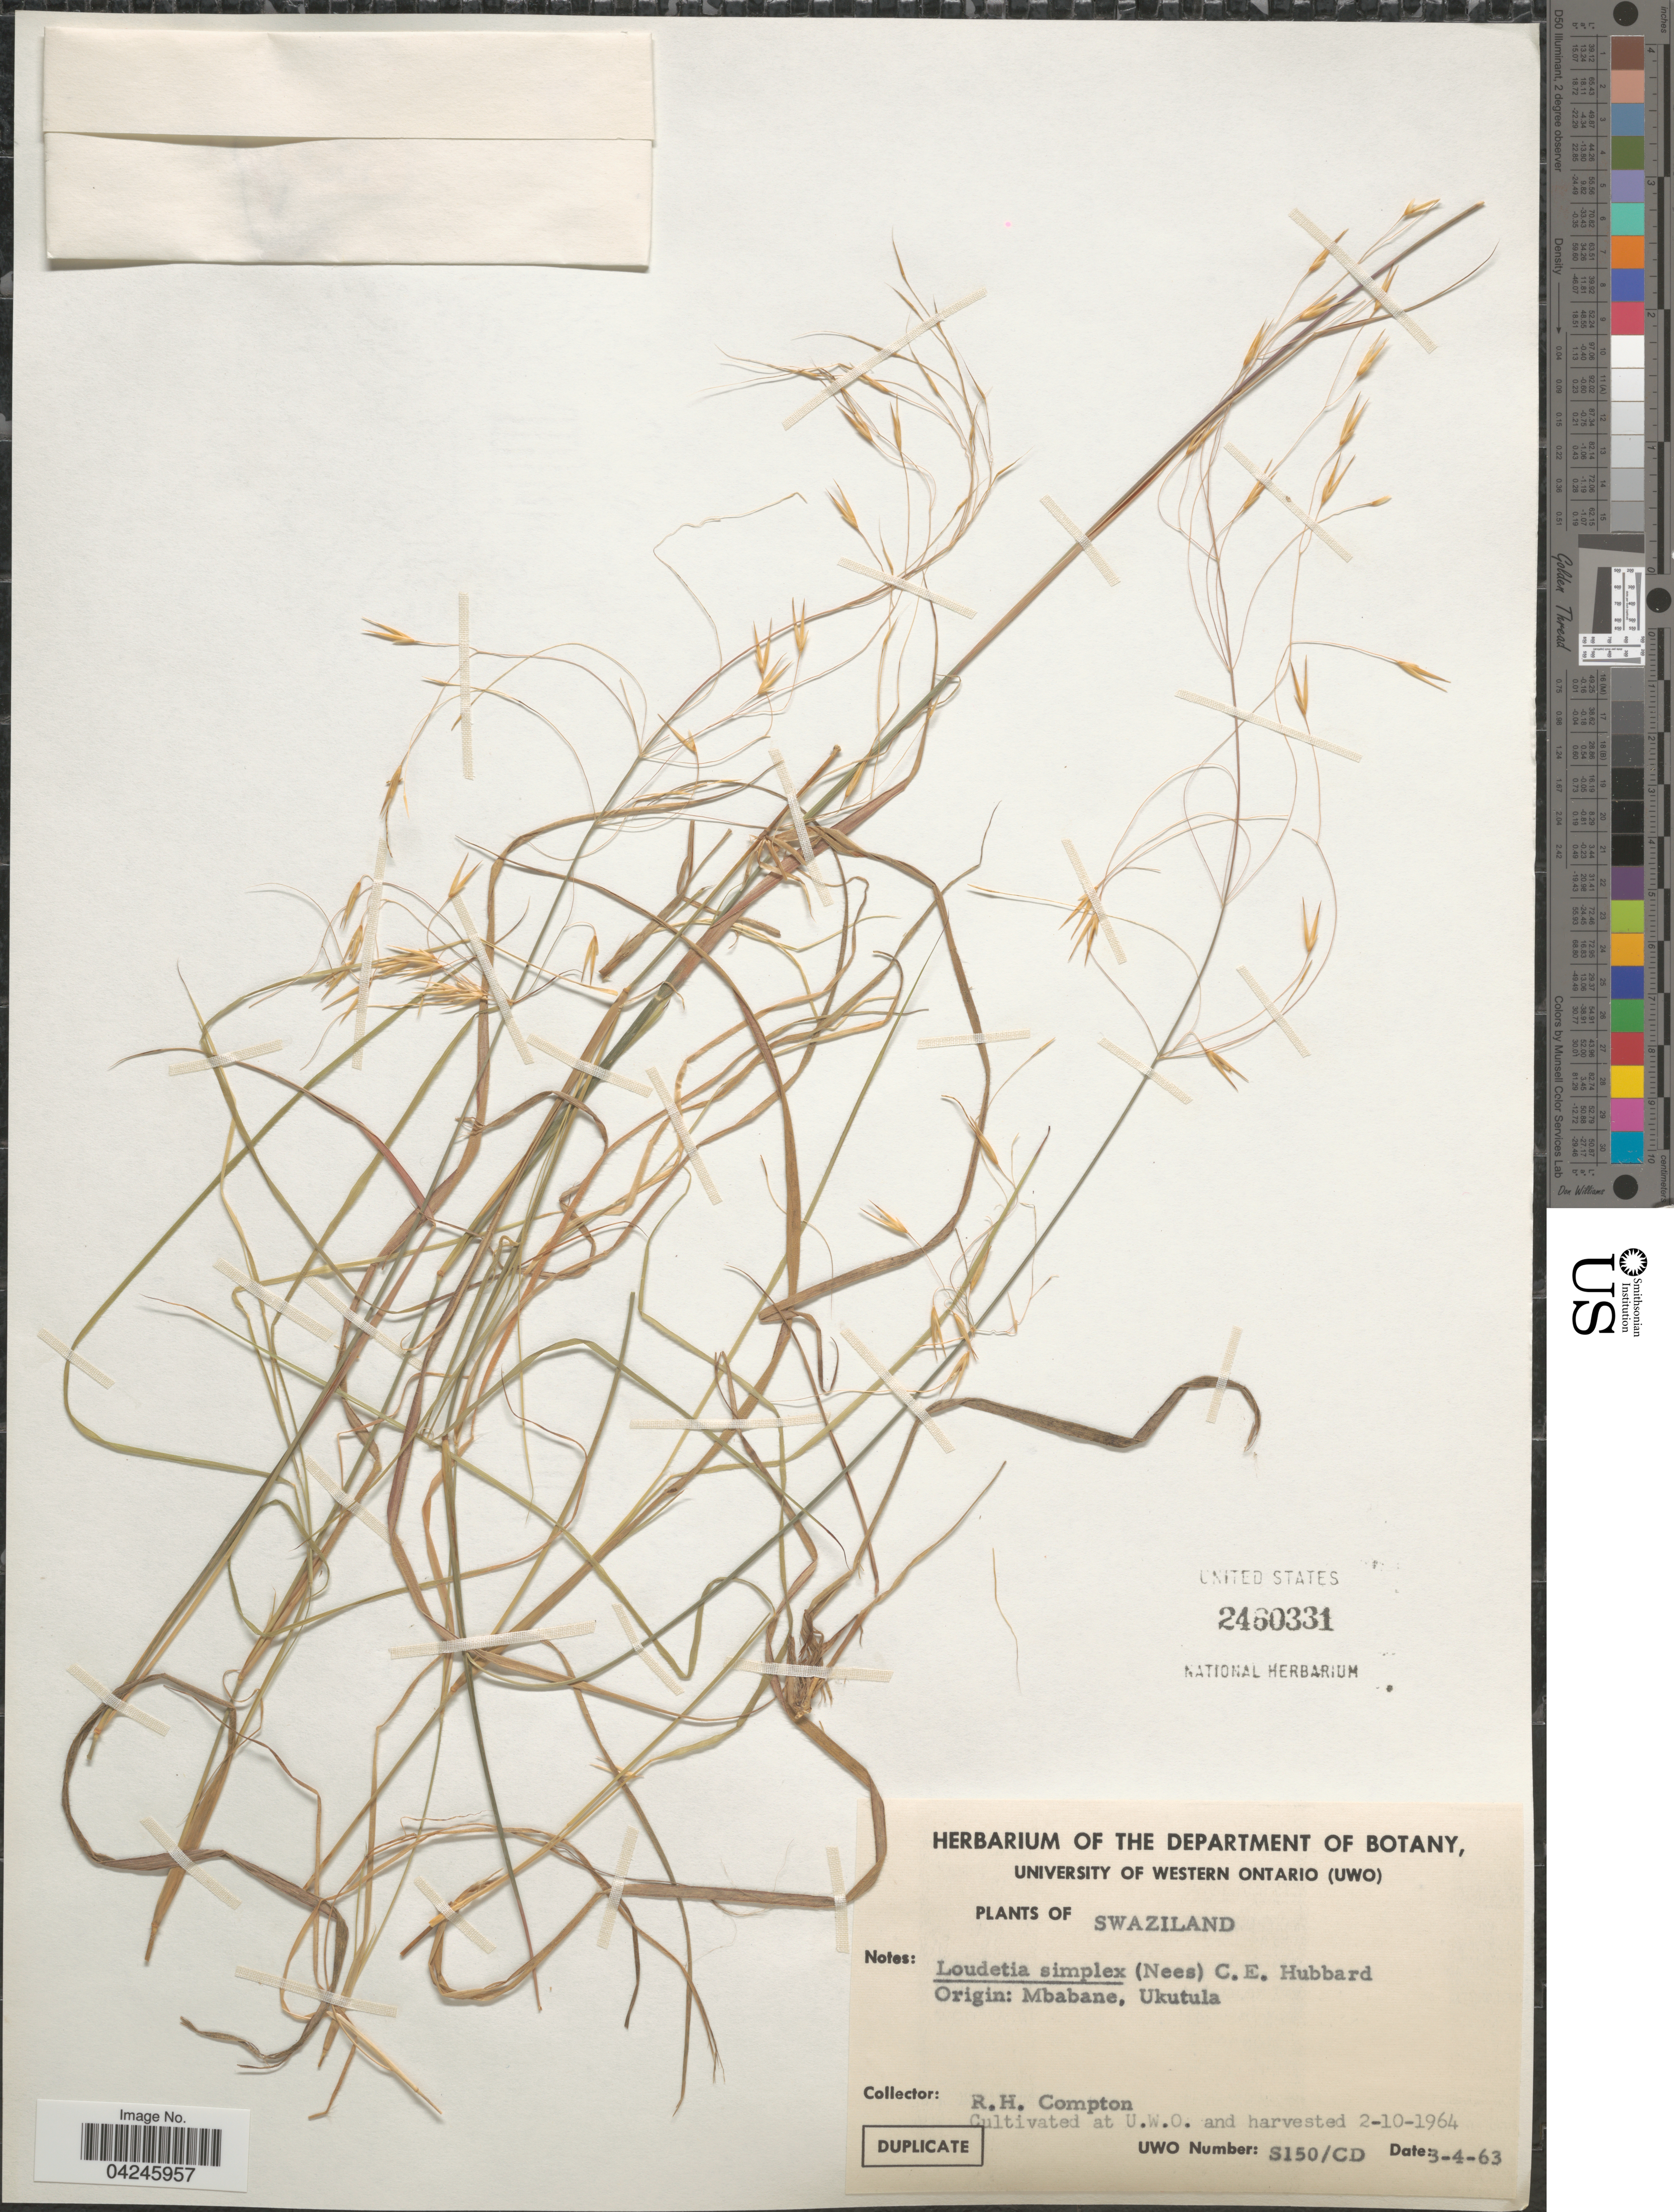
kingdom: Plantae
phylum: Tracheophyta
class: Liliopsida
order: Poales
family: Poaceae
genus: Loudetia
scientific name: Loudetia simplex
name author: (Nees) C.E. Hubb.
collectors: R. H. Compton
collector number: S150/CD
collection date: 1964-10-02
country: Canada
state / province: Ontario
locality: At U.W.O.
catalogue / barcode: US 2460331